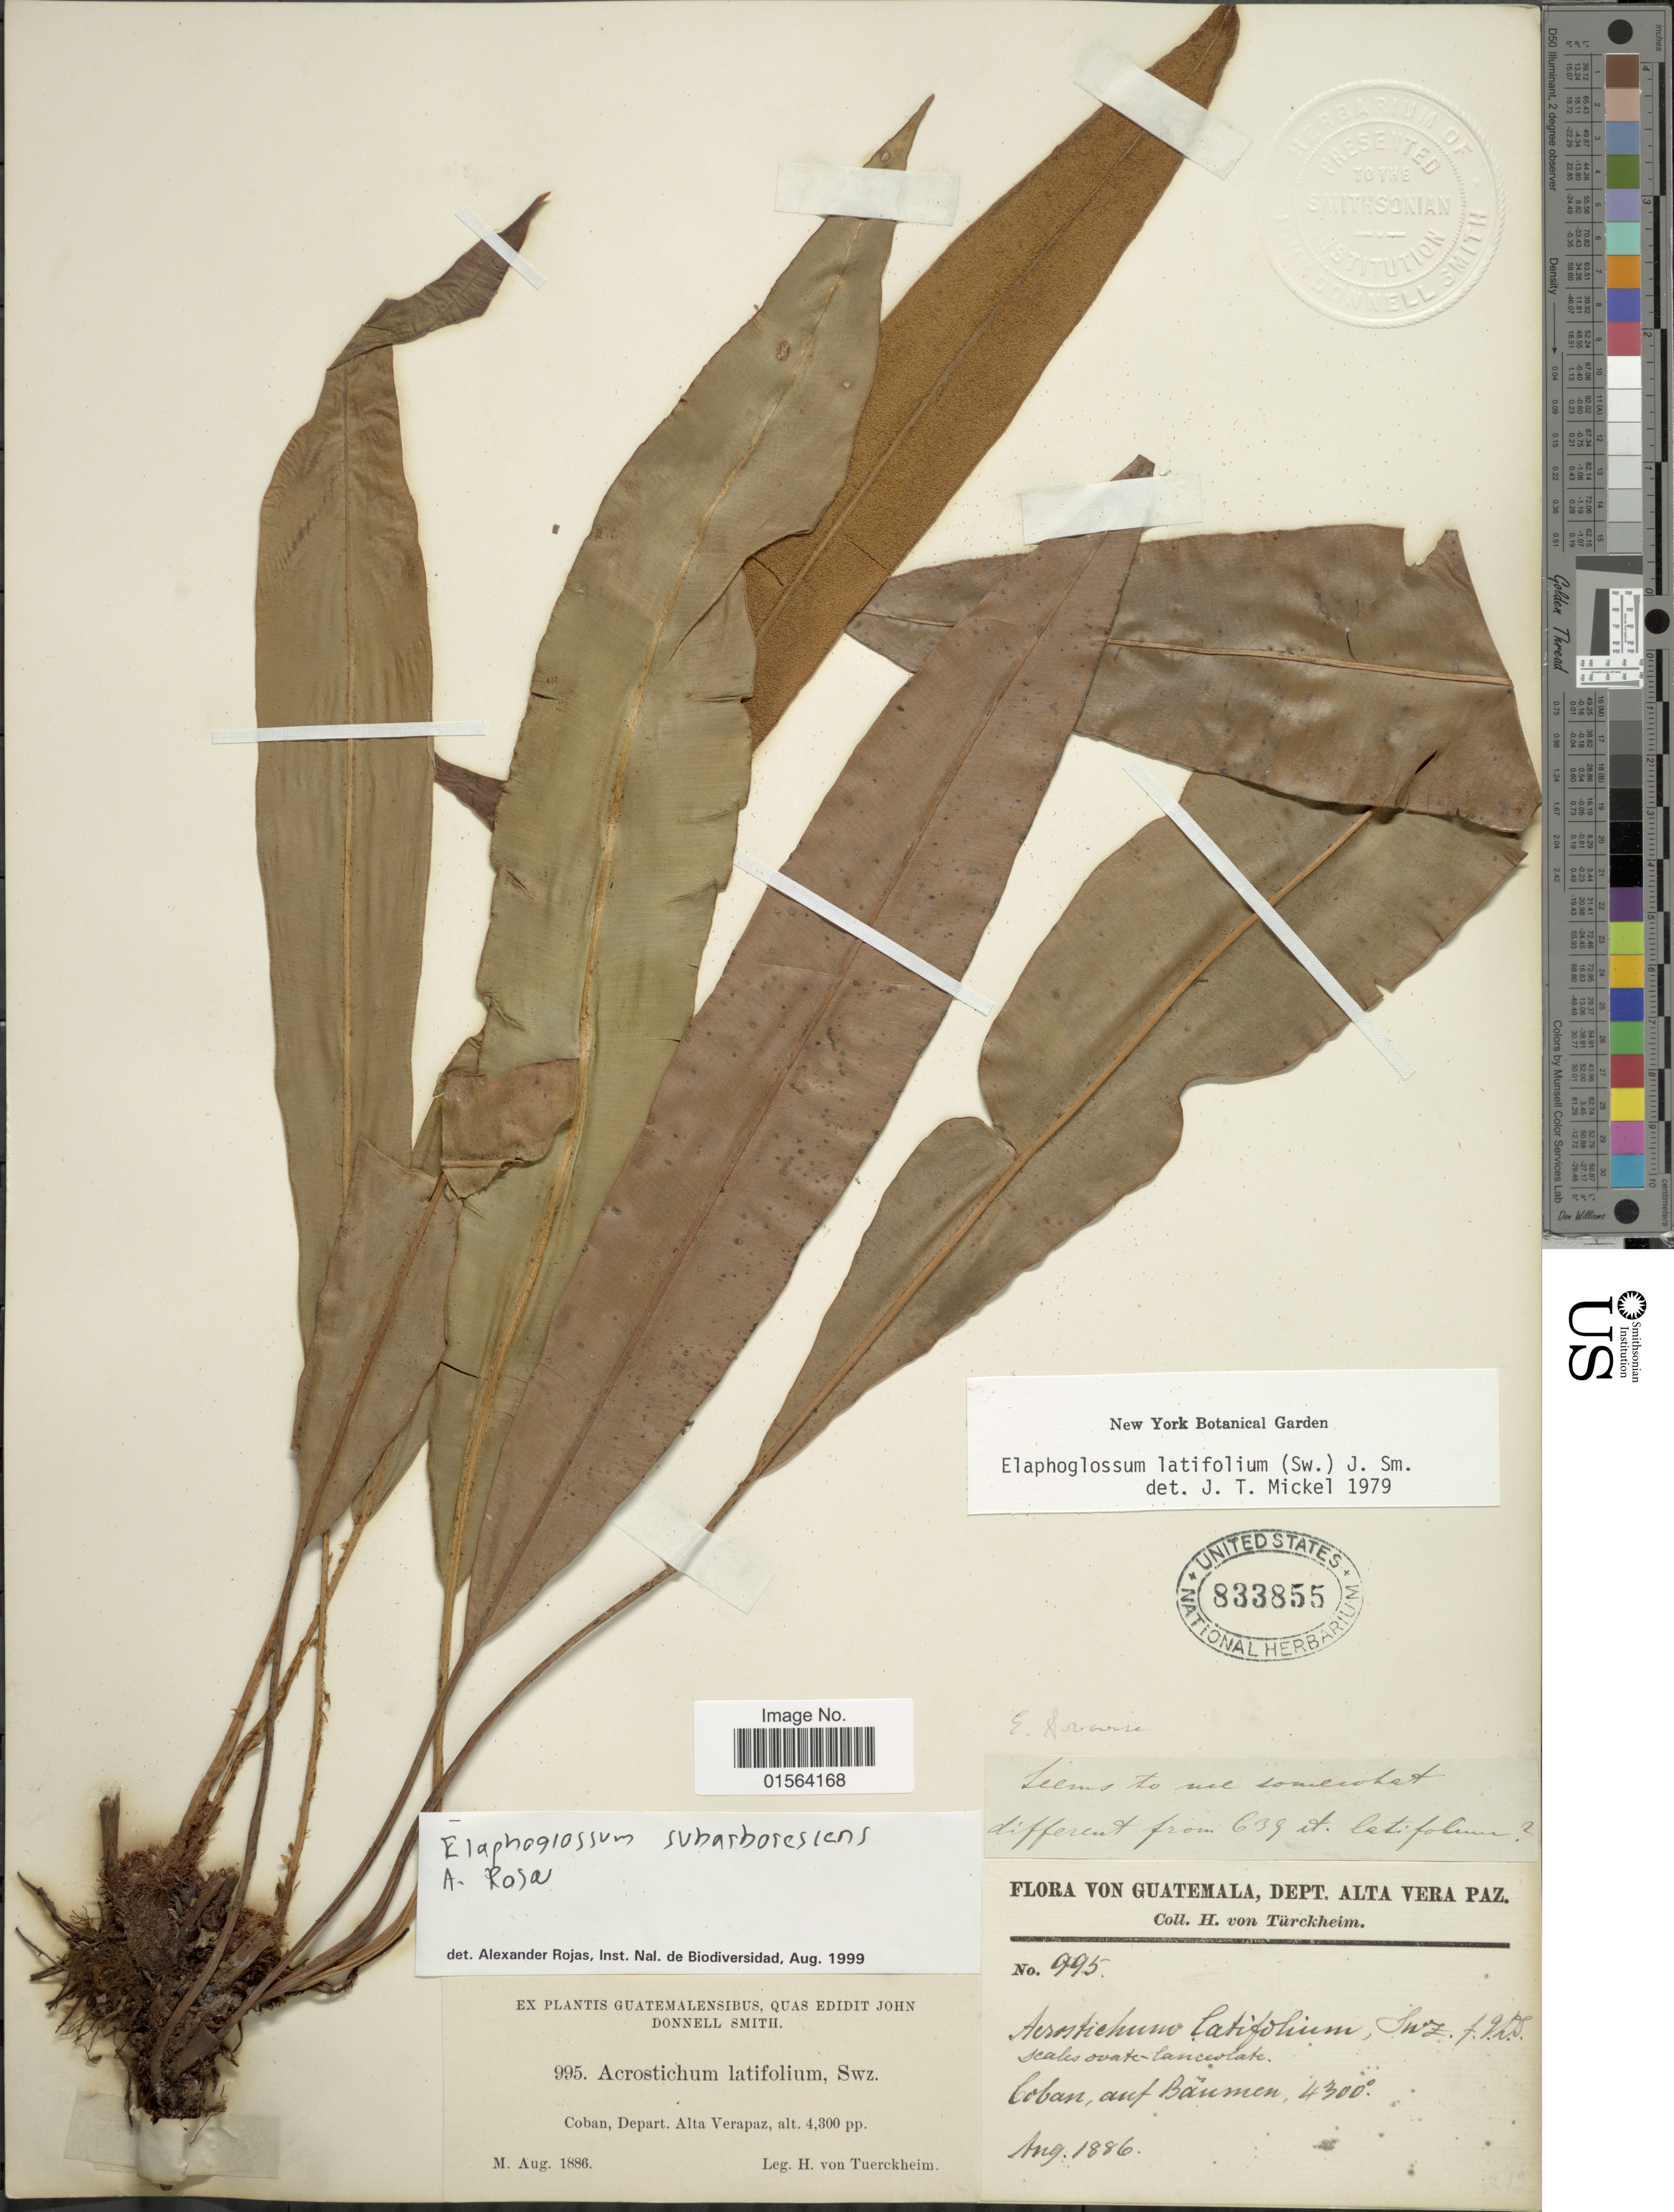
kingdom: Plantae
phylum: Tracheophyta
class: Polypodiopsida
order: Polypodiales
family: Dryopteridaceae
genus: Elaphoglossum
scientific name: Elaphoglossum latifolium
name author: (Sw.) J. Sm.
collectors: H. von Türckheim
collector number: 995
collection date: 1886-08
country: Guatemala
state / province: Alta Verapaz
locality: Dept. Alta Verapaz, Coban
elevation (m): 1311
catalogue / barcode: US 833855